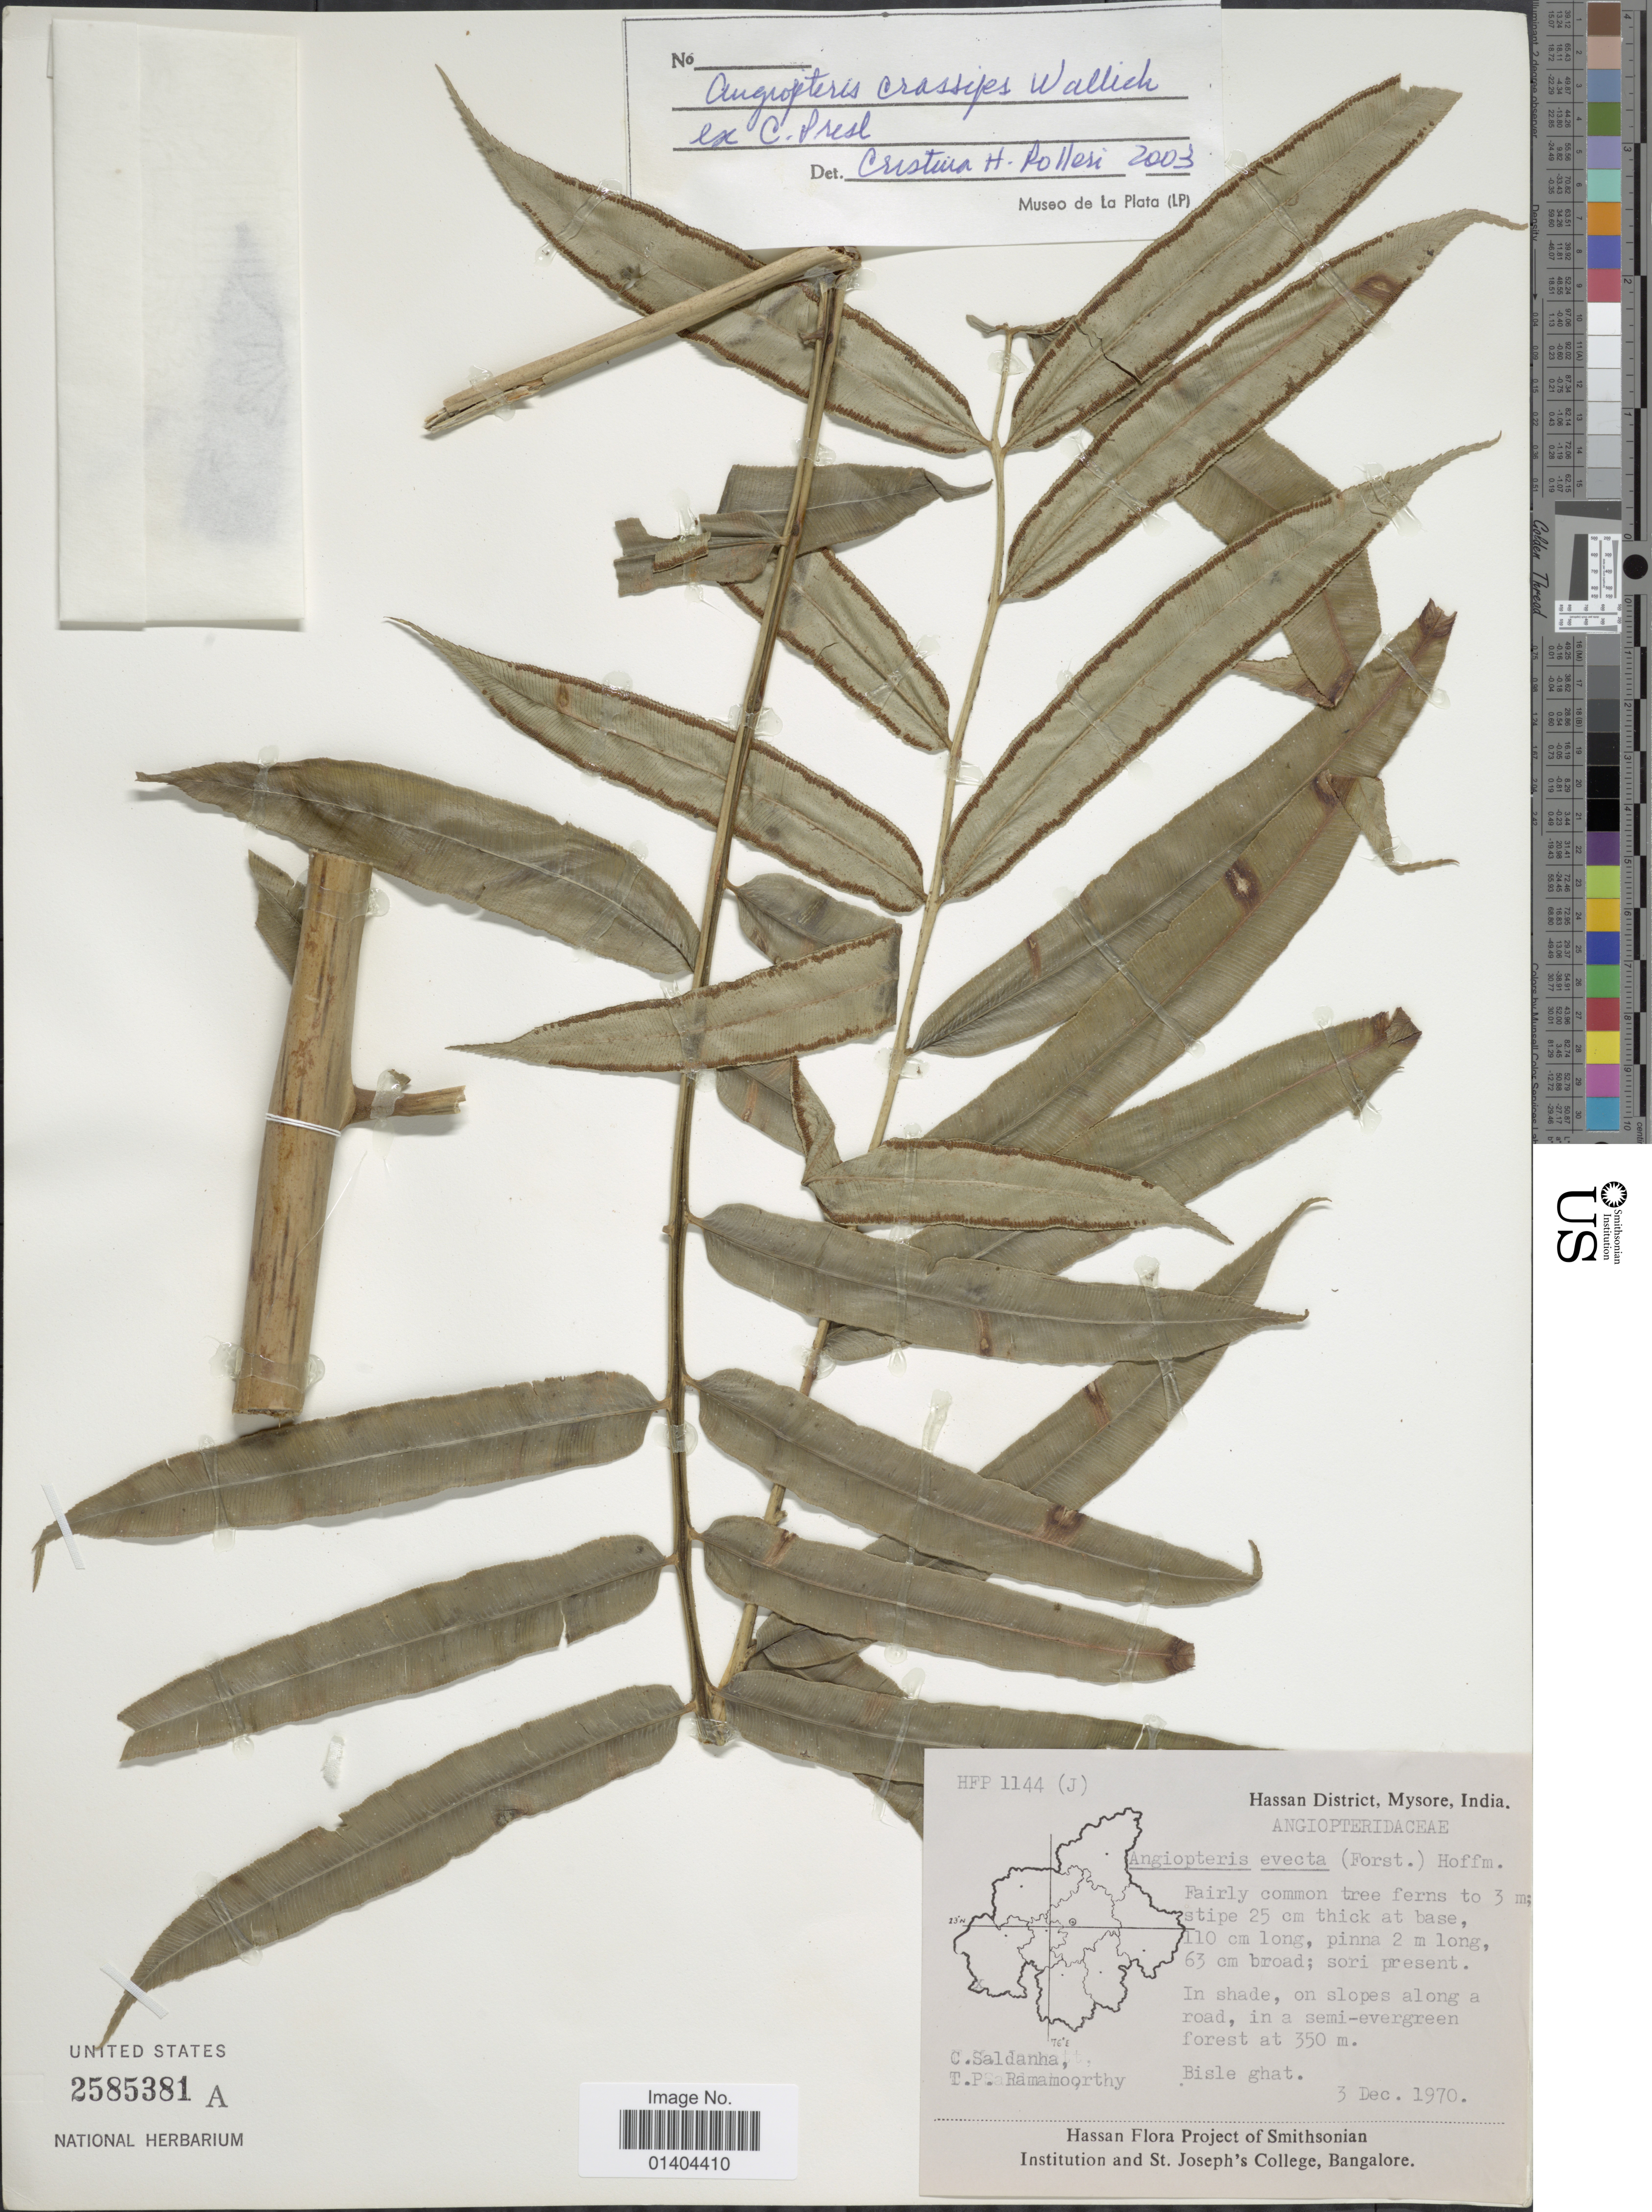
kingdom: Plantae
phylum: Tracheophyta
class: Polypodiopsida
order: Marattiales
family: Marattiaceae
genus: Angiopteris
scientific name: Angiopteris crassipes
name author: Wall. ex C. Presl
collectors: C. Saldanha & T. P. Ramamoorthy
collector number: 1144J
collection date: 1970-12-03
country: India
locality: Hassan District, Mysore, Bisle Ghat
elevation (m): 350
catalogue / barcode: US 2585381A